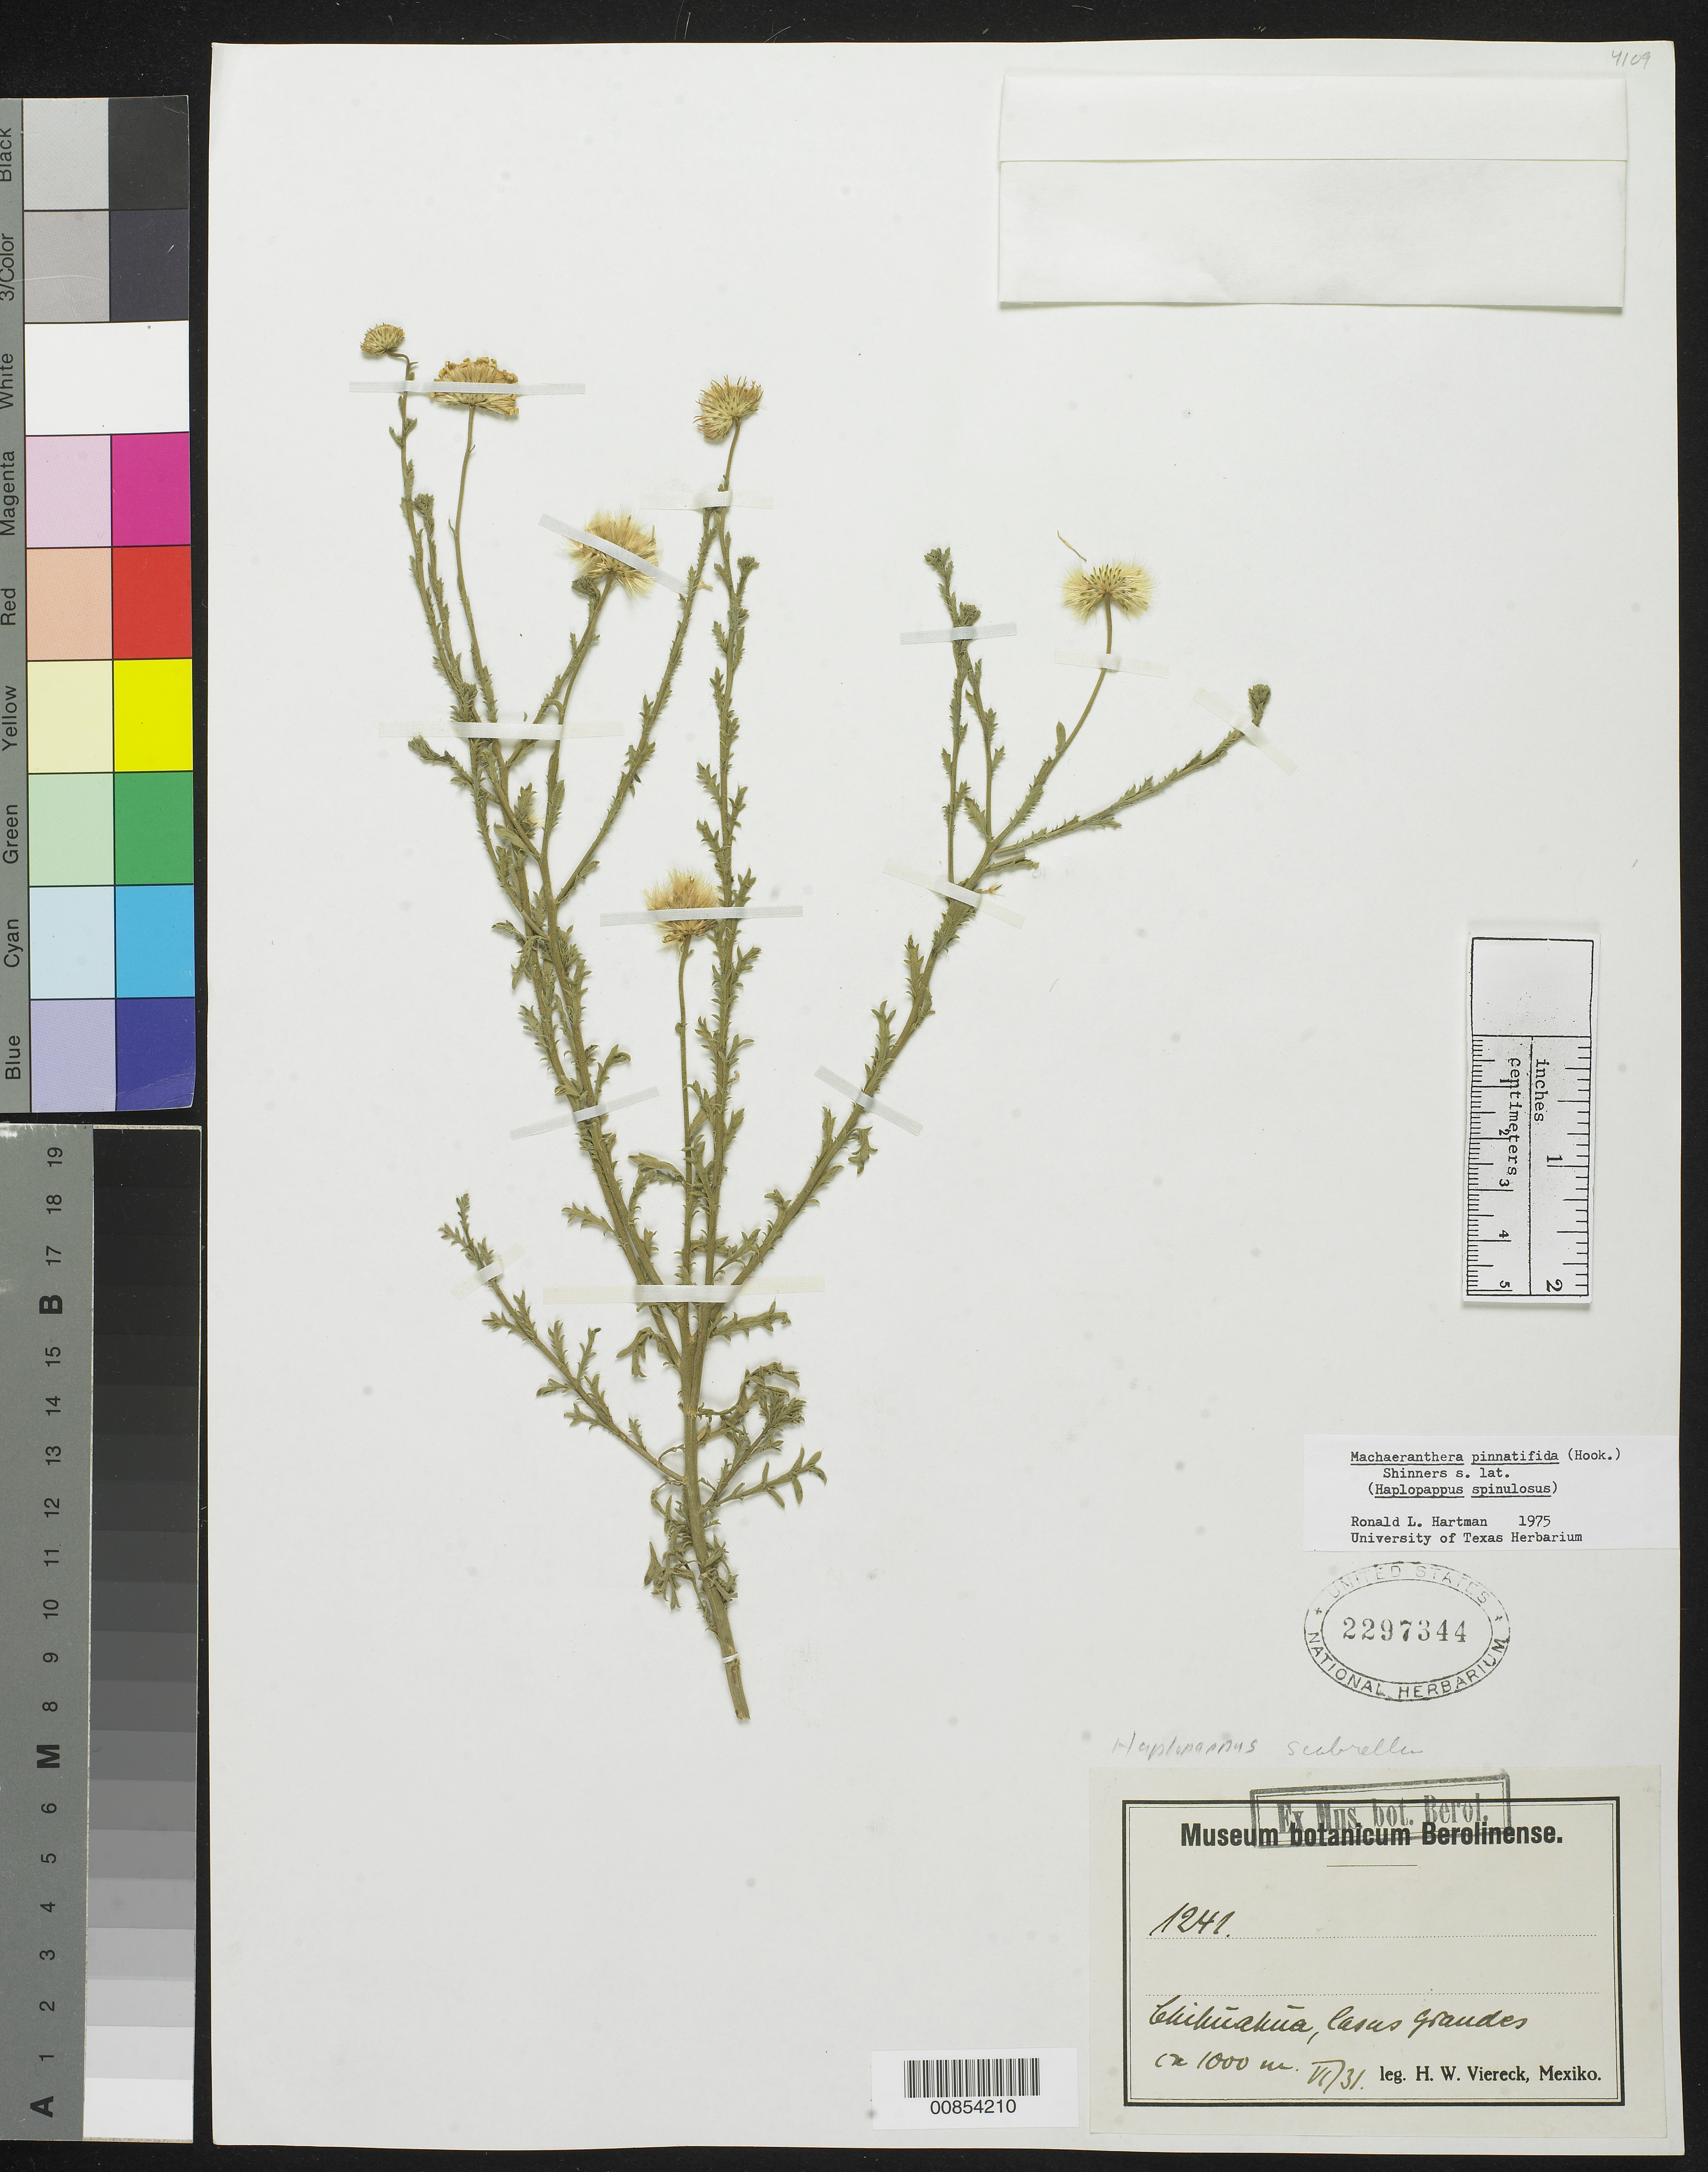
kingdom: Plantae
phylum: Tracheophyta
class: Magnoliopsida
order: Asterales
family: Asteraceae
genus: Machaeranthera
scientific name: Machaeranthera pinnatifida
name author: (Hook.) Shinners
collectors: H. W. Viereck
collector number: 1241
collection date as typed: Jun 1931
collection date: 1931-06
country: Mexico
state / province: Chihuahua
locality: Casas Grandes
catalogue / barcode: US 2297344